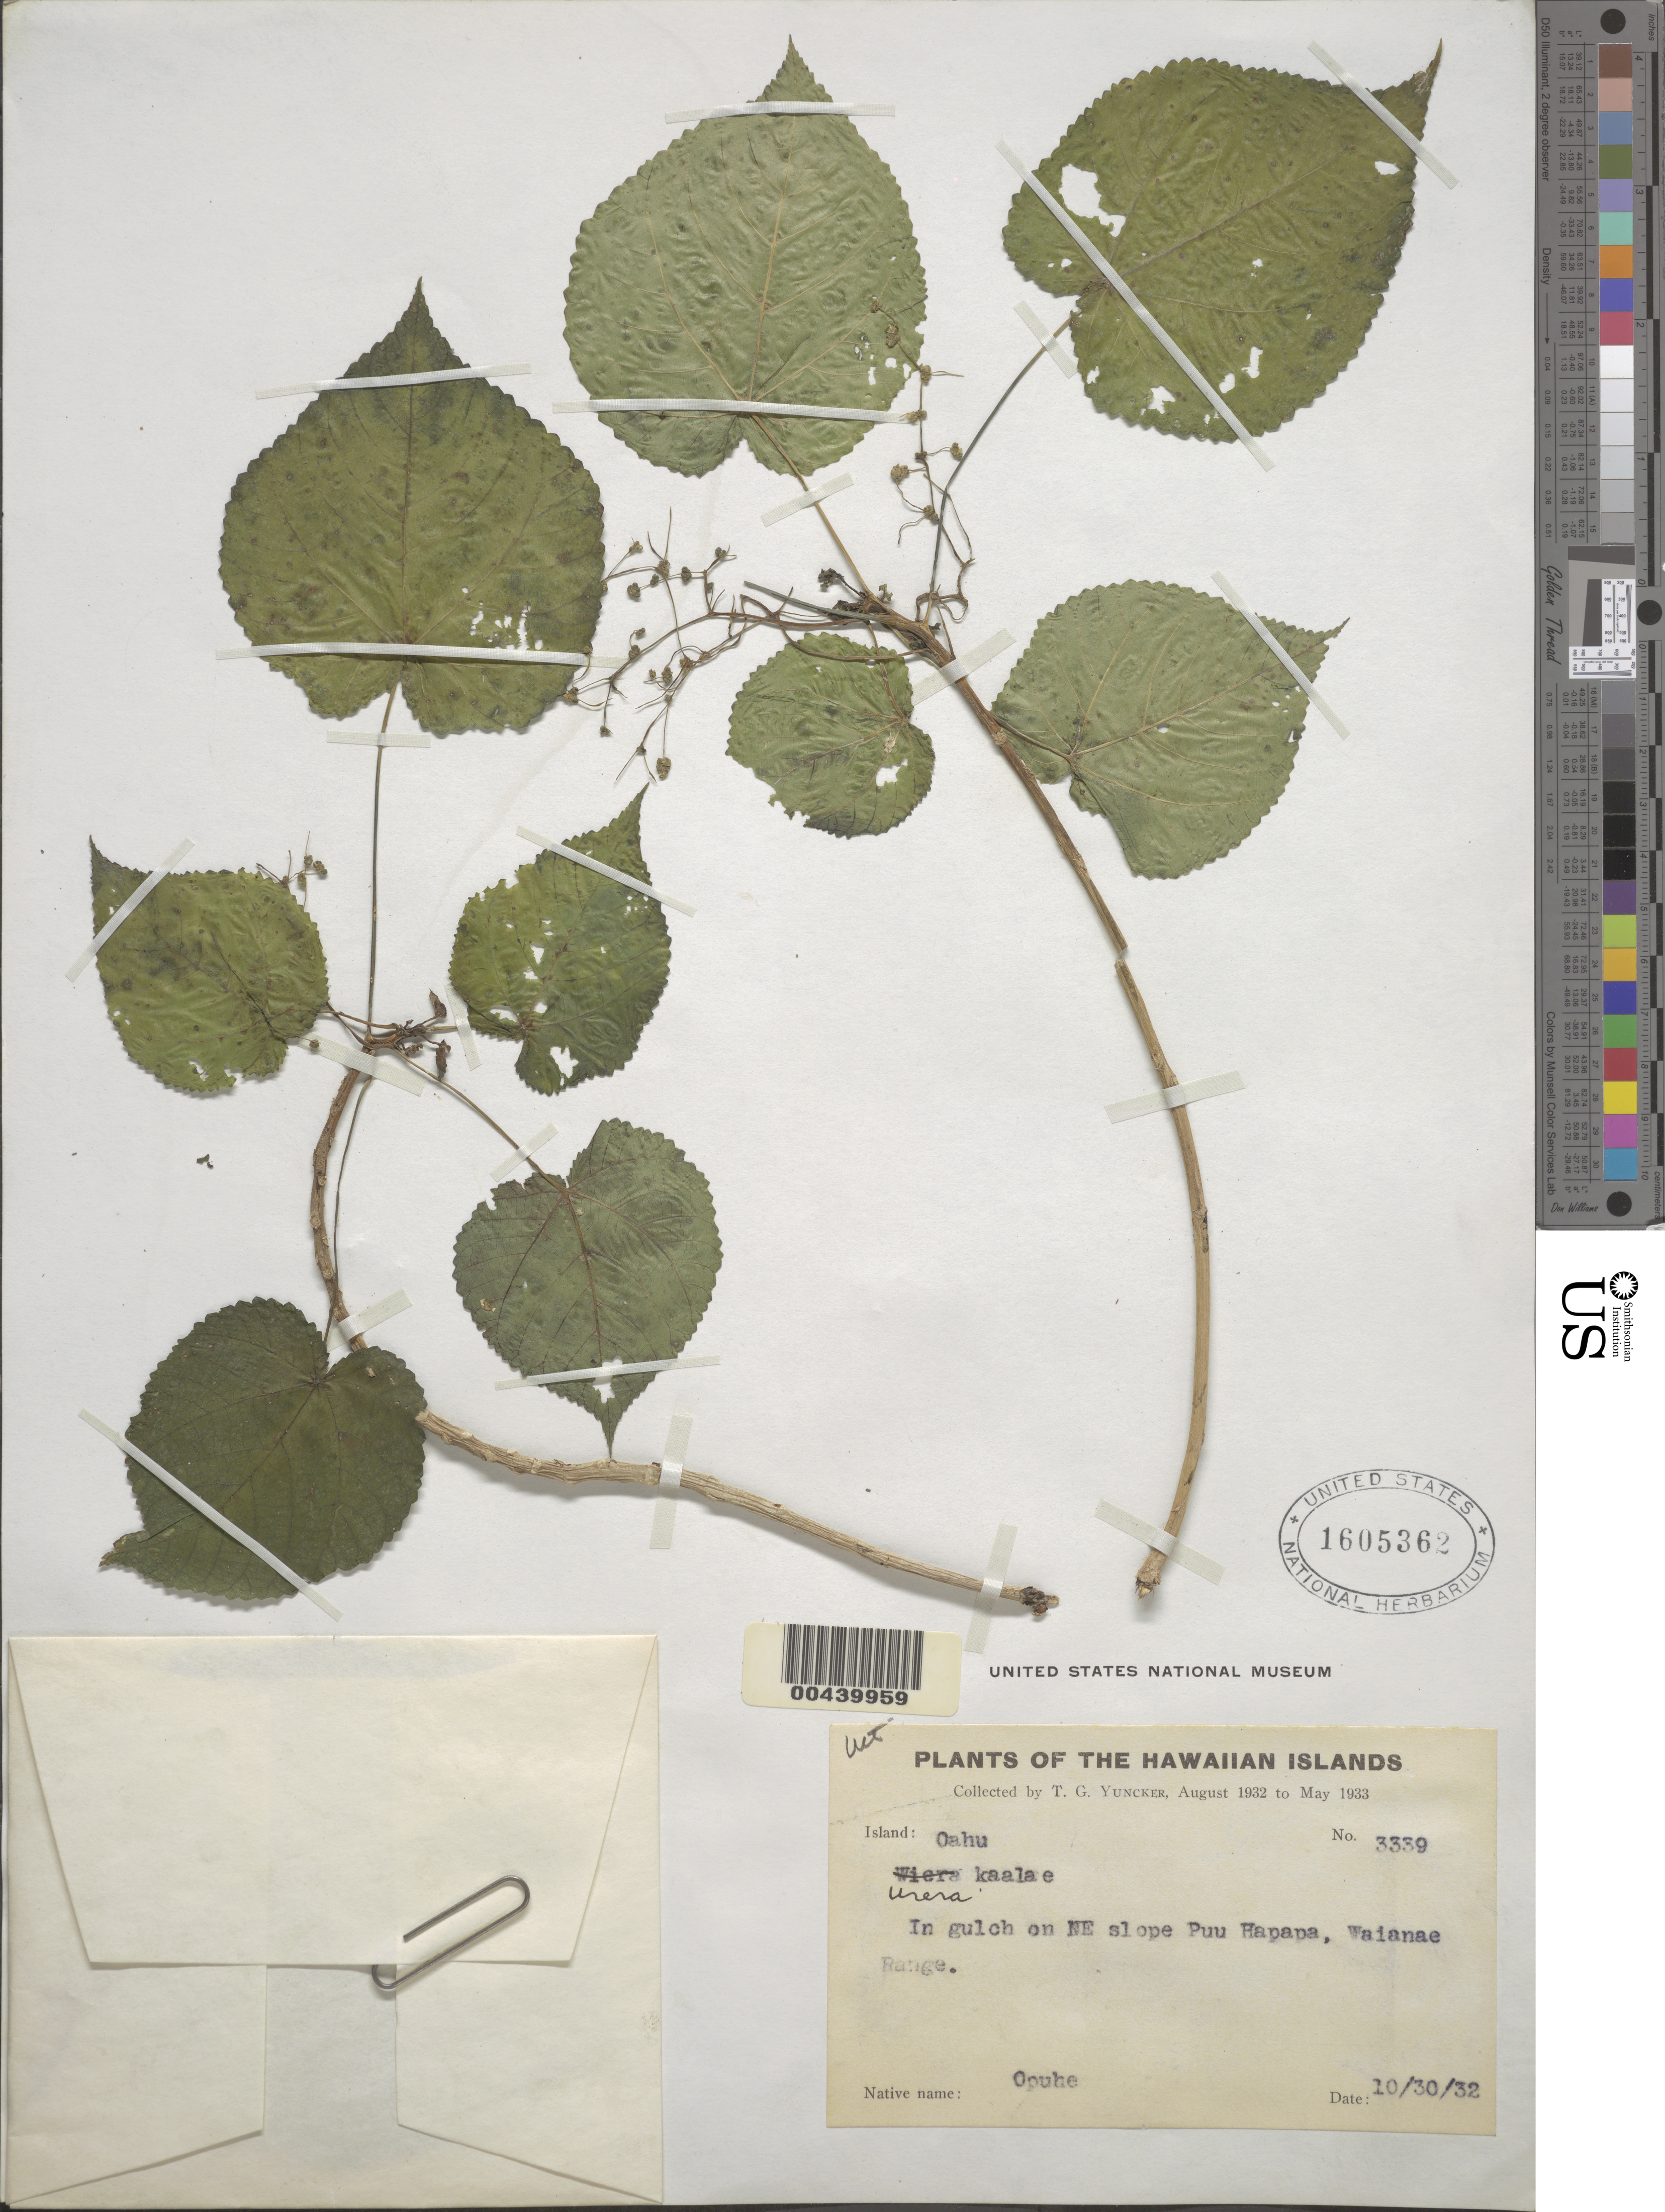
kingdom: Plantae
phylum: Tracheophyta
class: Magnoliopsida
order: Rosales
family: Urticaceae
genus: Urera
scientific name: Urera kaalae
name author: Wawra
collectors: T. G. Yuncker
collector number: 3339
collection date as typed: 30 Oct 1932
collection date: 1932-10-30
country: United States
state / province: Hawaii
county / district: Honolulu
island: Oahu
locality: In gulch on NE slope Puu Hapapa, Waianae Range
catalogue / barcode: US 1605362